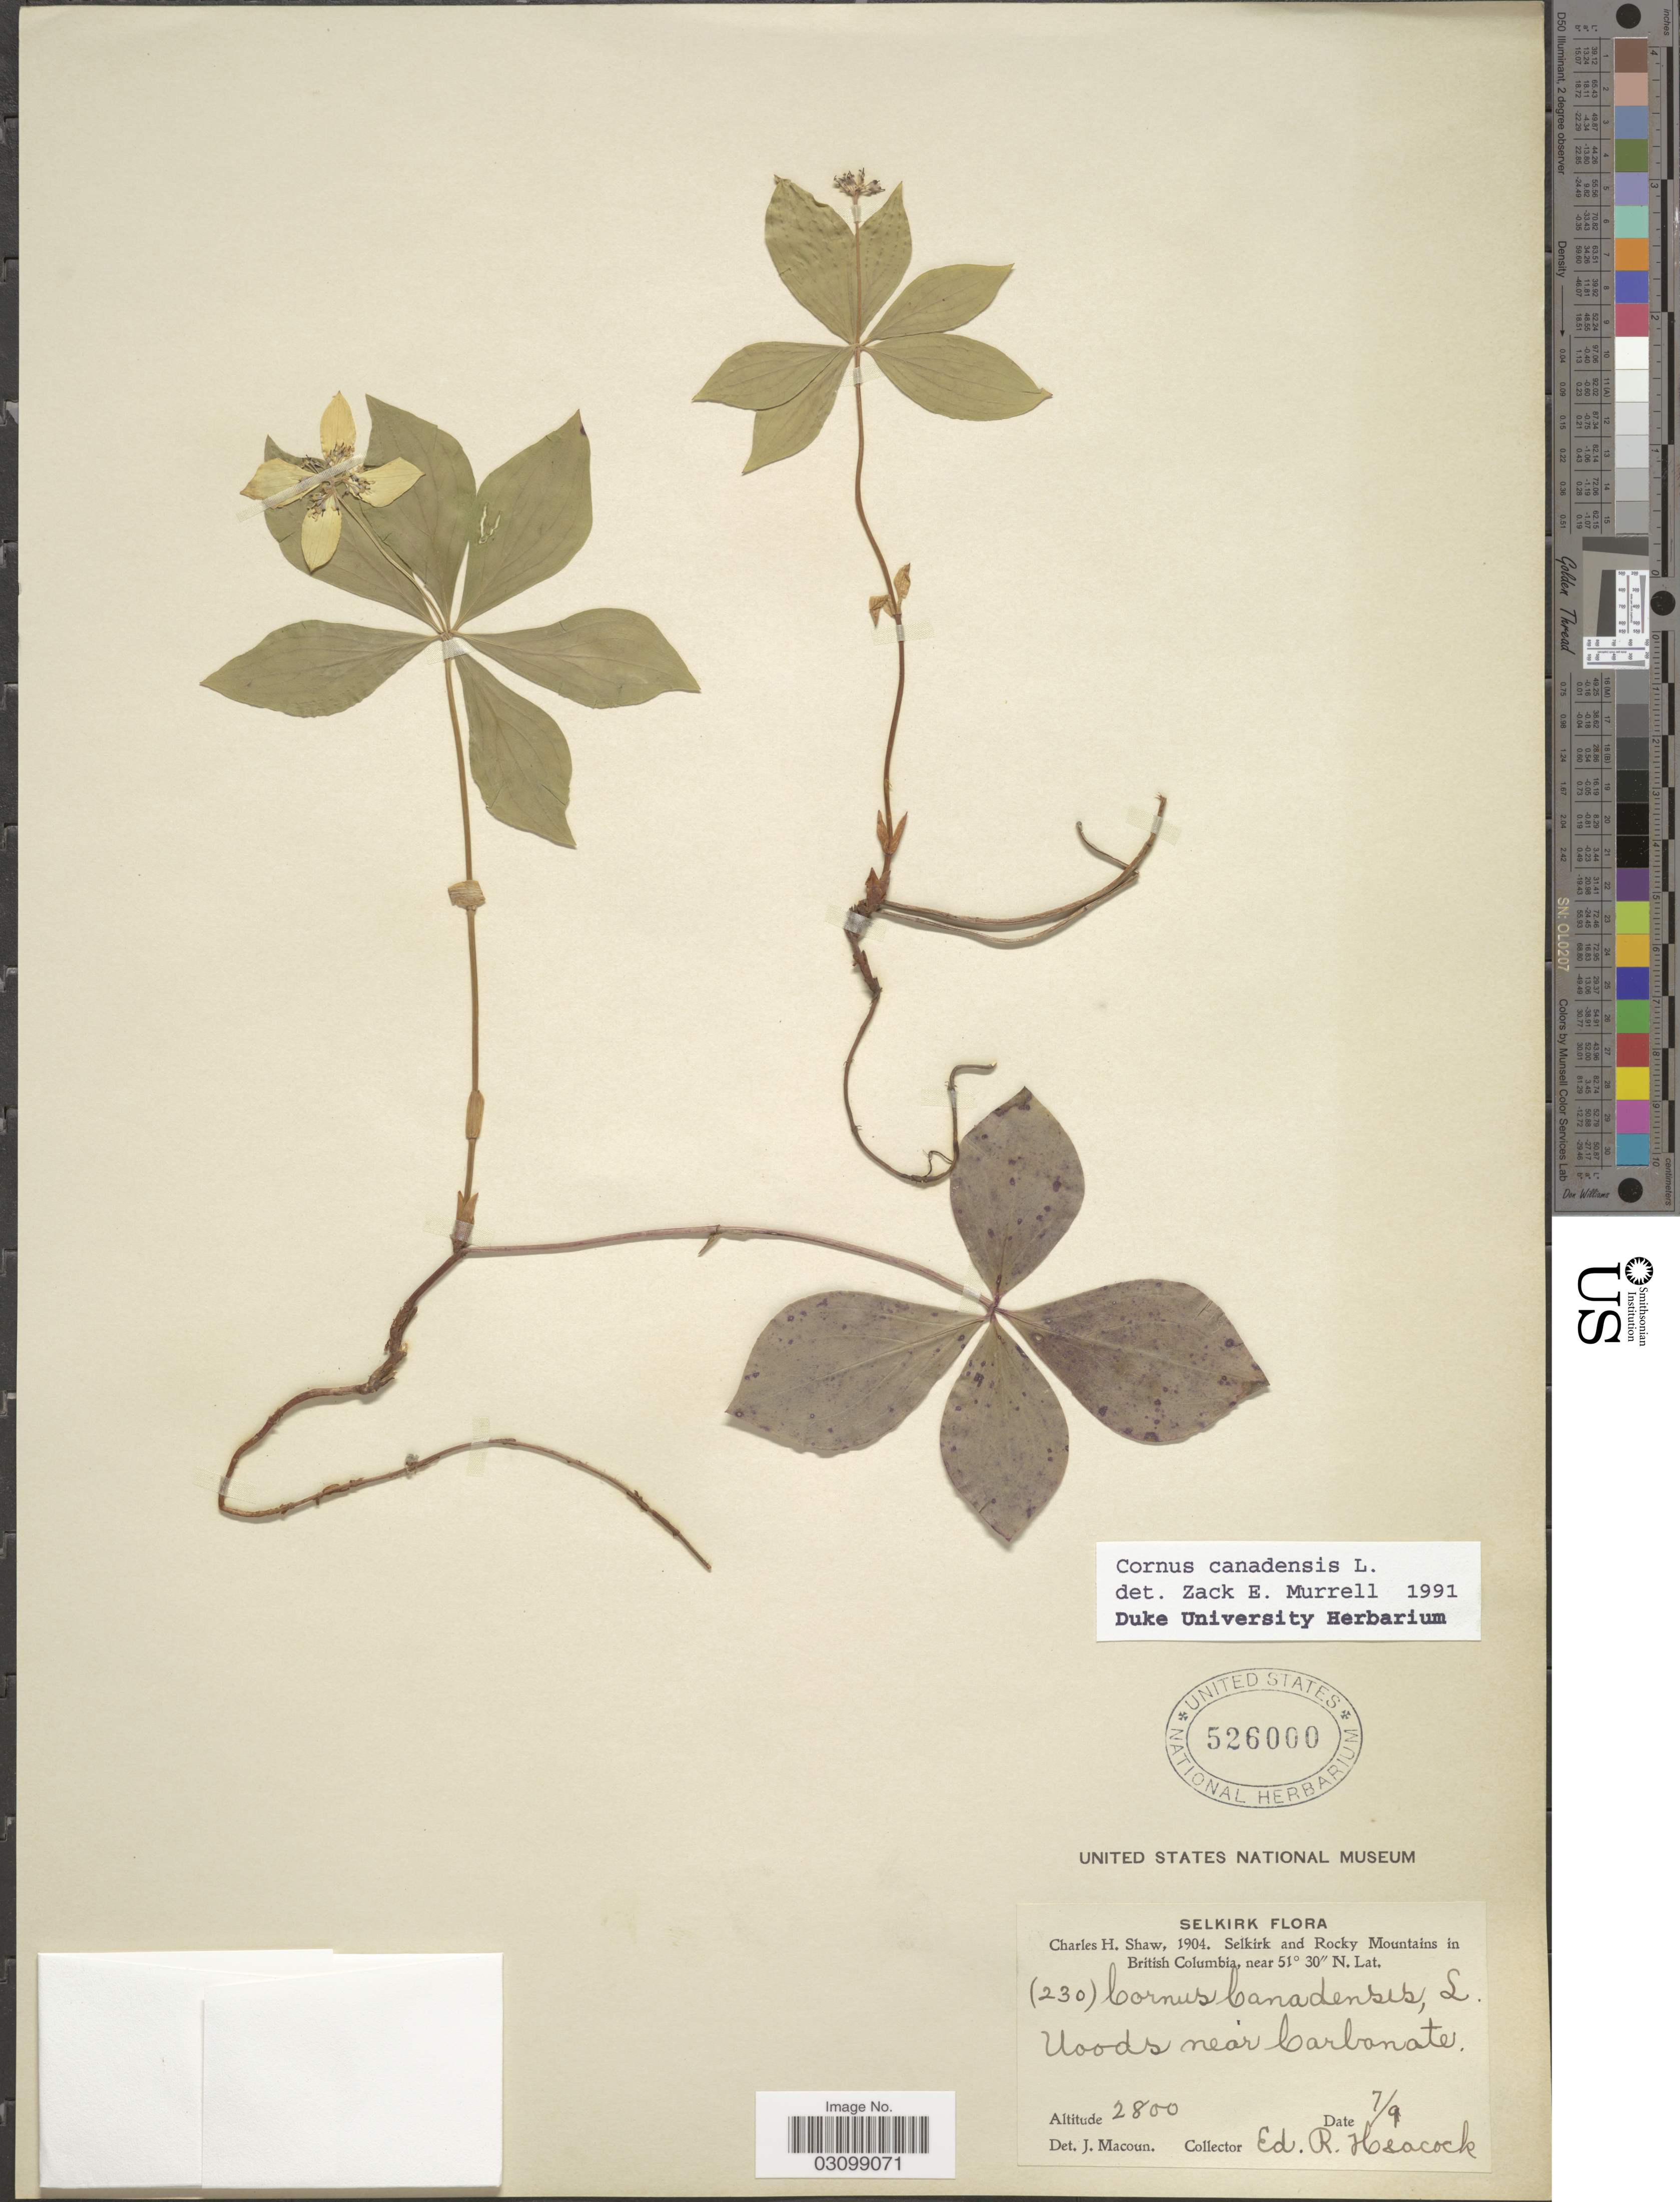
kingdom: Plantae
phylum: Tracheophyta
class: Magnoliopsida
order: Cornales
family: Cornaceae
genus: Cornus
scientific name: Cornus canadensis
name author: L.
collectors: E. Heacock & C. H. Shaw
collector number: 230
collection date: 1904-07-09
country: Canada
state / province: British Columbia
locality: Selkirk. Selkirk and Rocky Mountains in British Columbia. Woods near Carbonate.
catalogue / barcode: US 526000